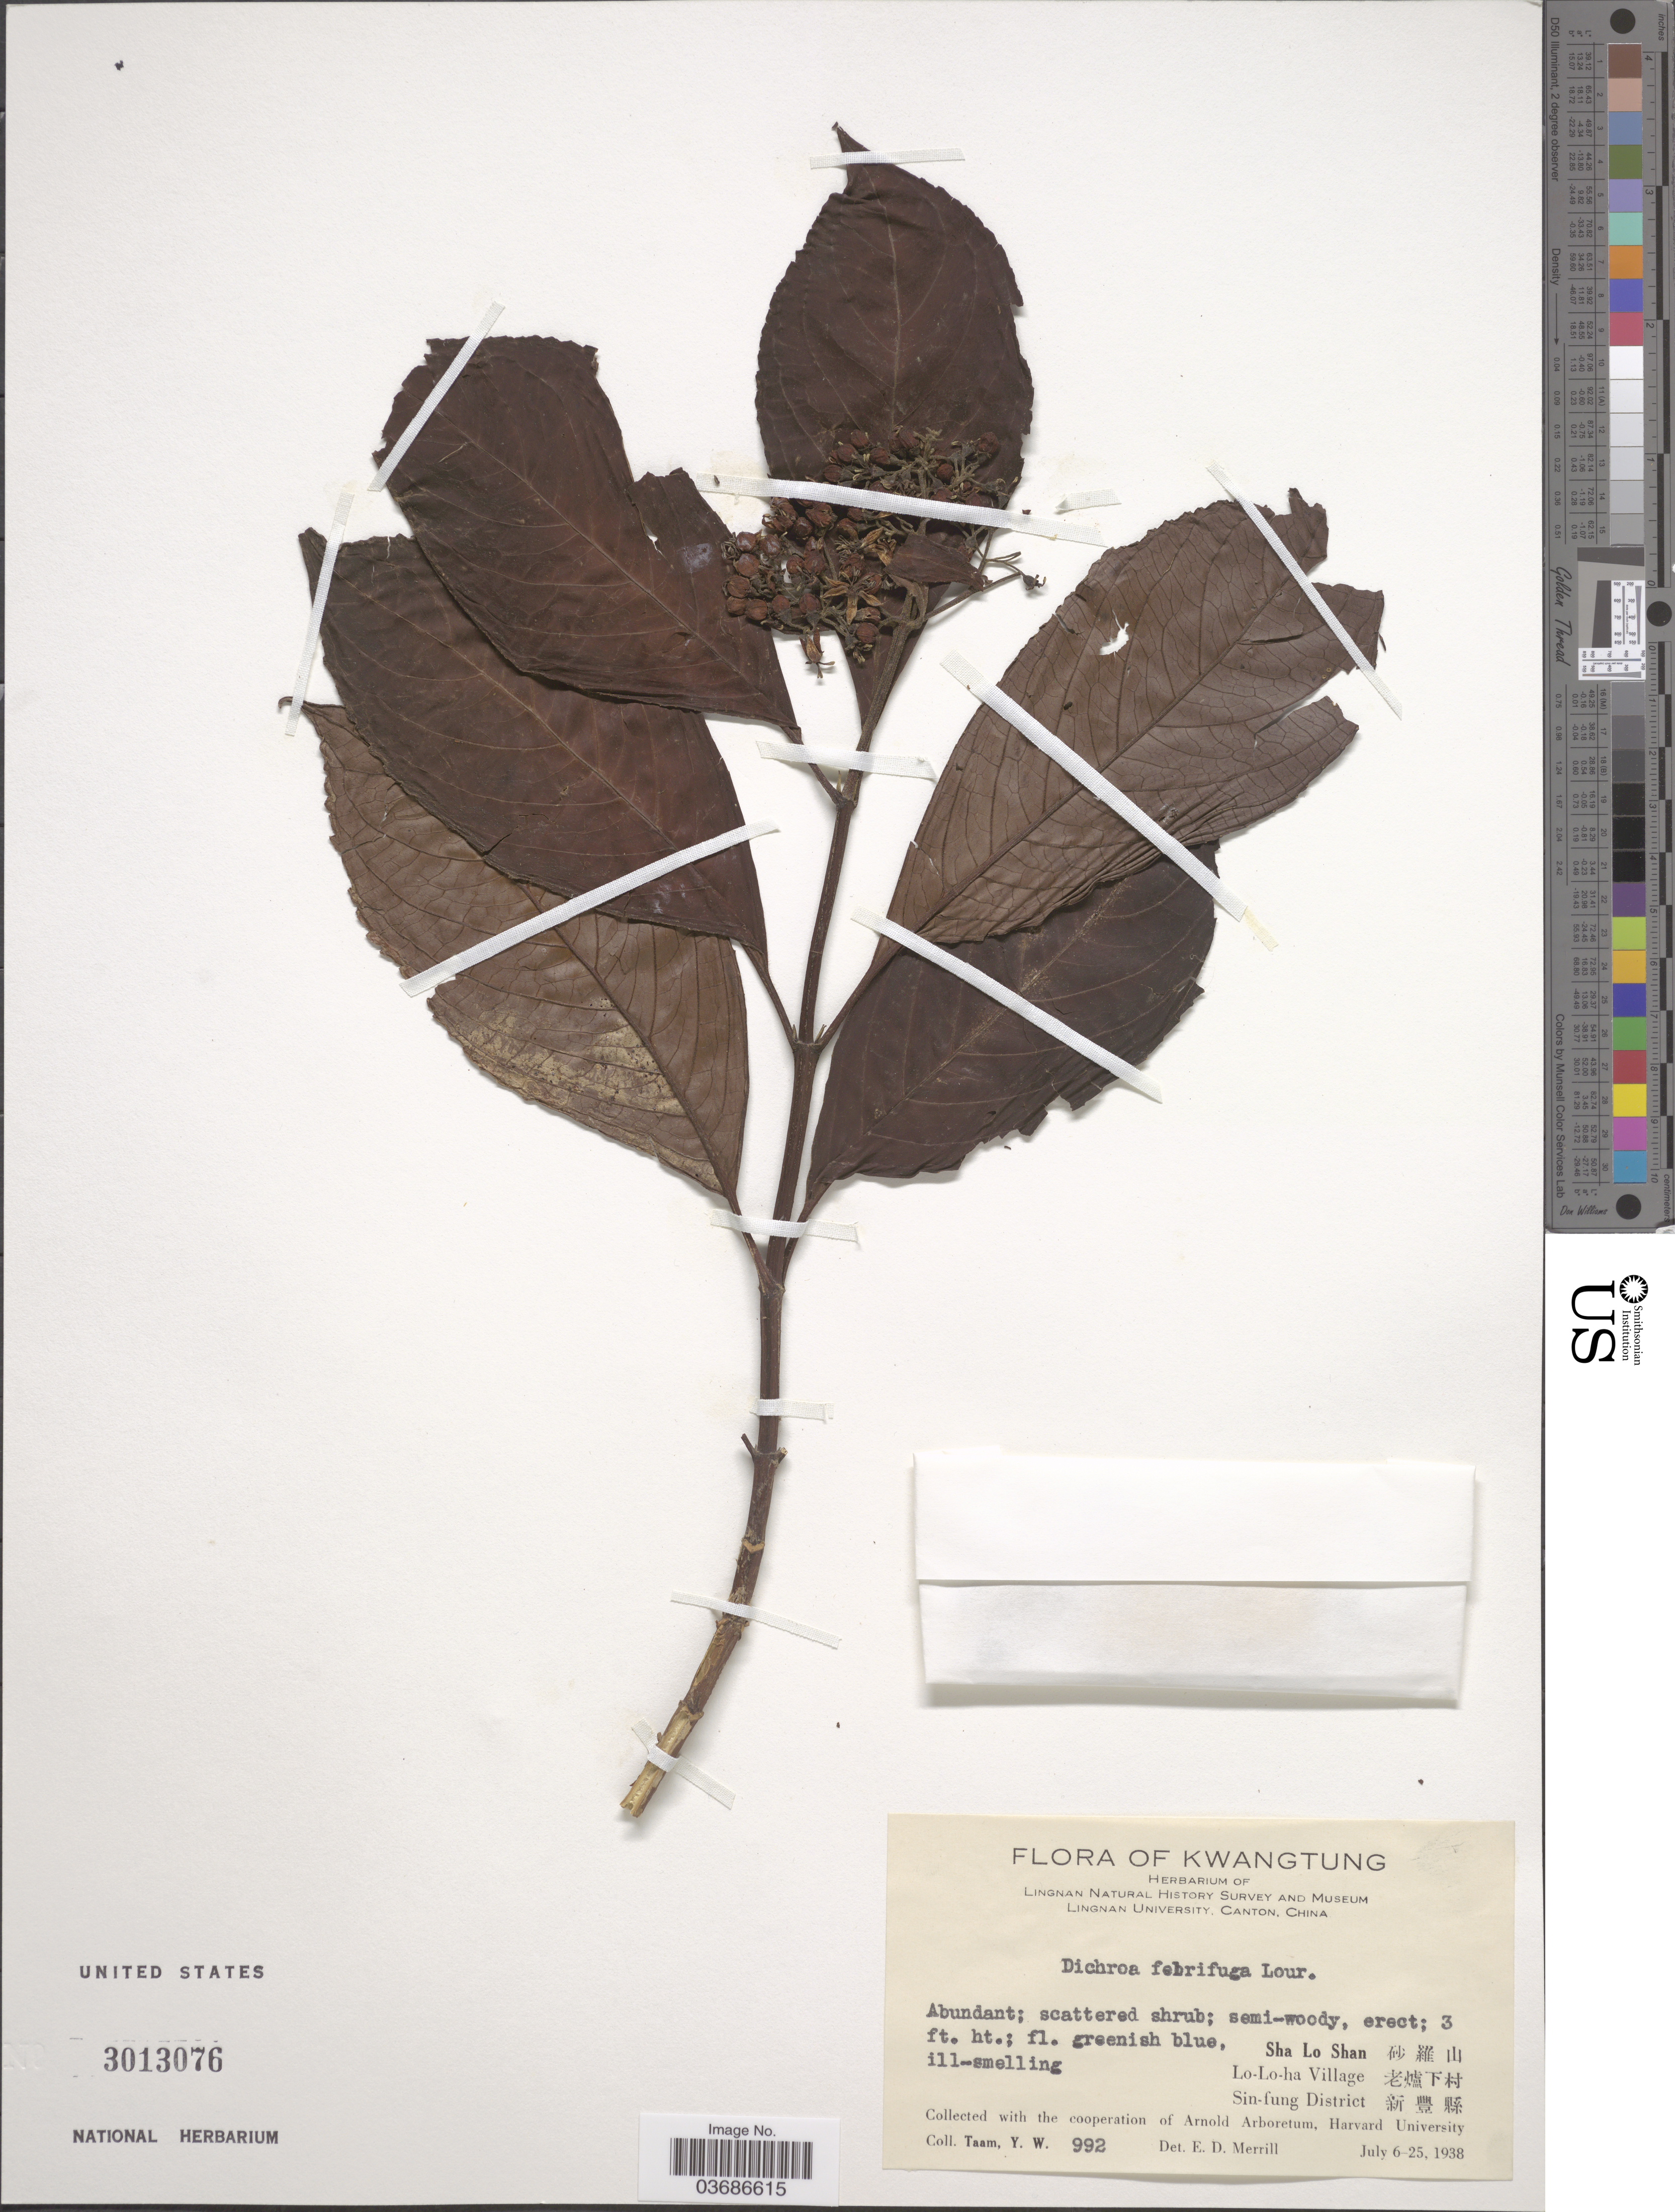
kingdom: Plantae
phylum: Tracheophyta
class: Magnoliopsida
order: Cornales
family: Hydrangeaceae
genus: Hydrangea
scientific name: Hydrangea febrifuga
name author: (Lour.) Y. De Smet & C. Granados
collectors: Y. W. Taam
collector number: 992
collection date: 1938-07-06/1938-07-25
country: China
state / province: Guangdong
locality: Kwangtung. Lingnan Natural History Survey and Museum. Sha Lo Shan. X. Lo-Lo-ha Village. X. Sin-fung District. X.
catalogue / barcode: US 3013076